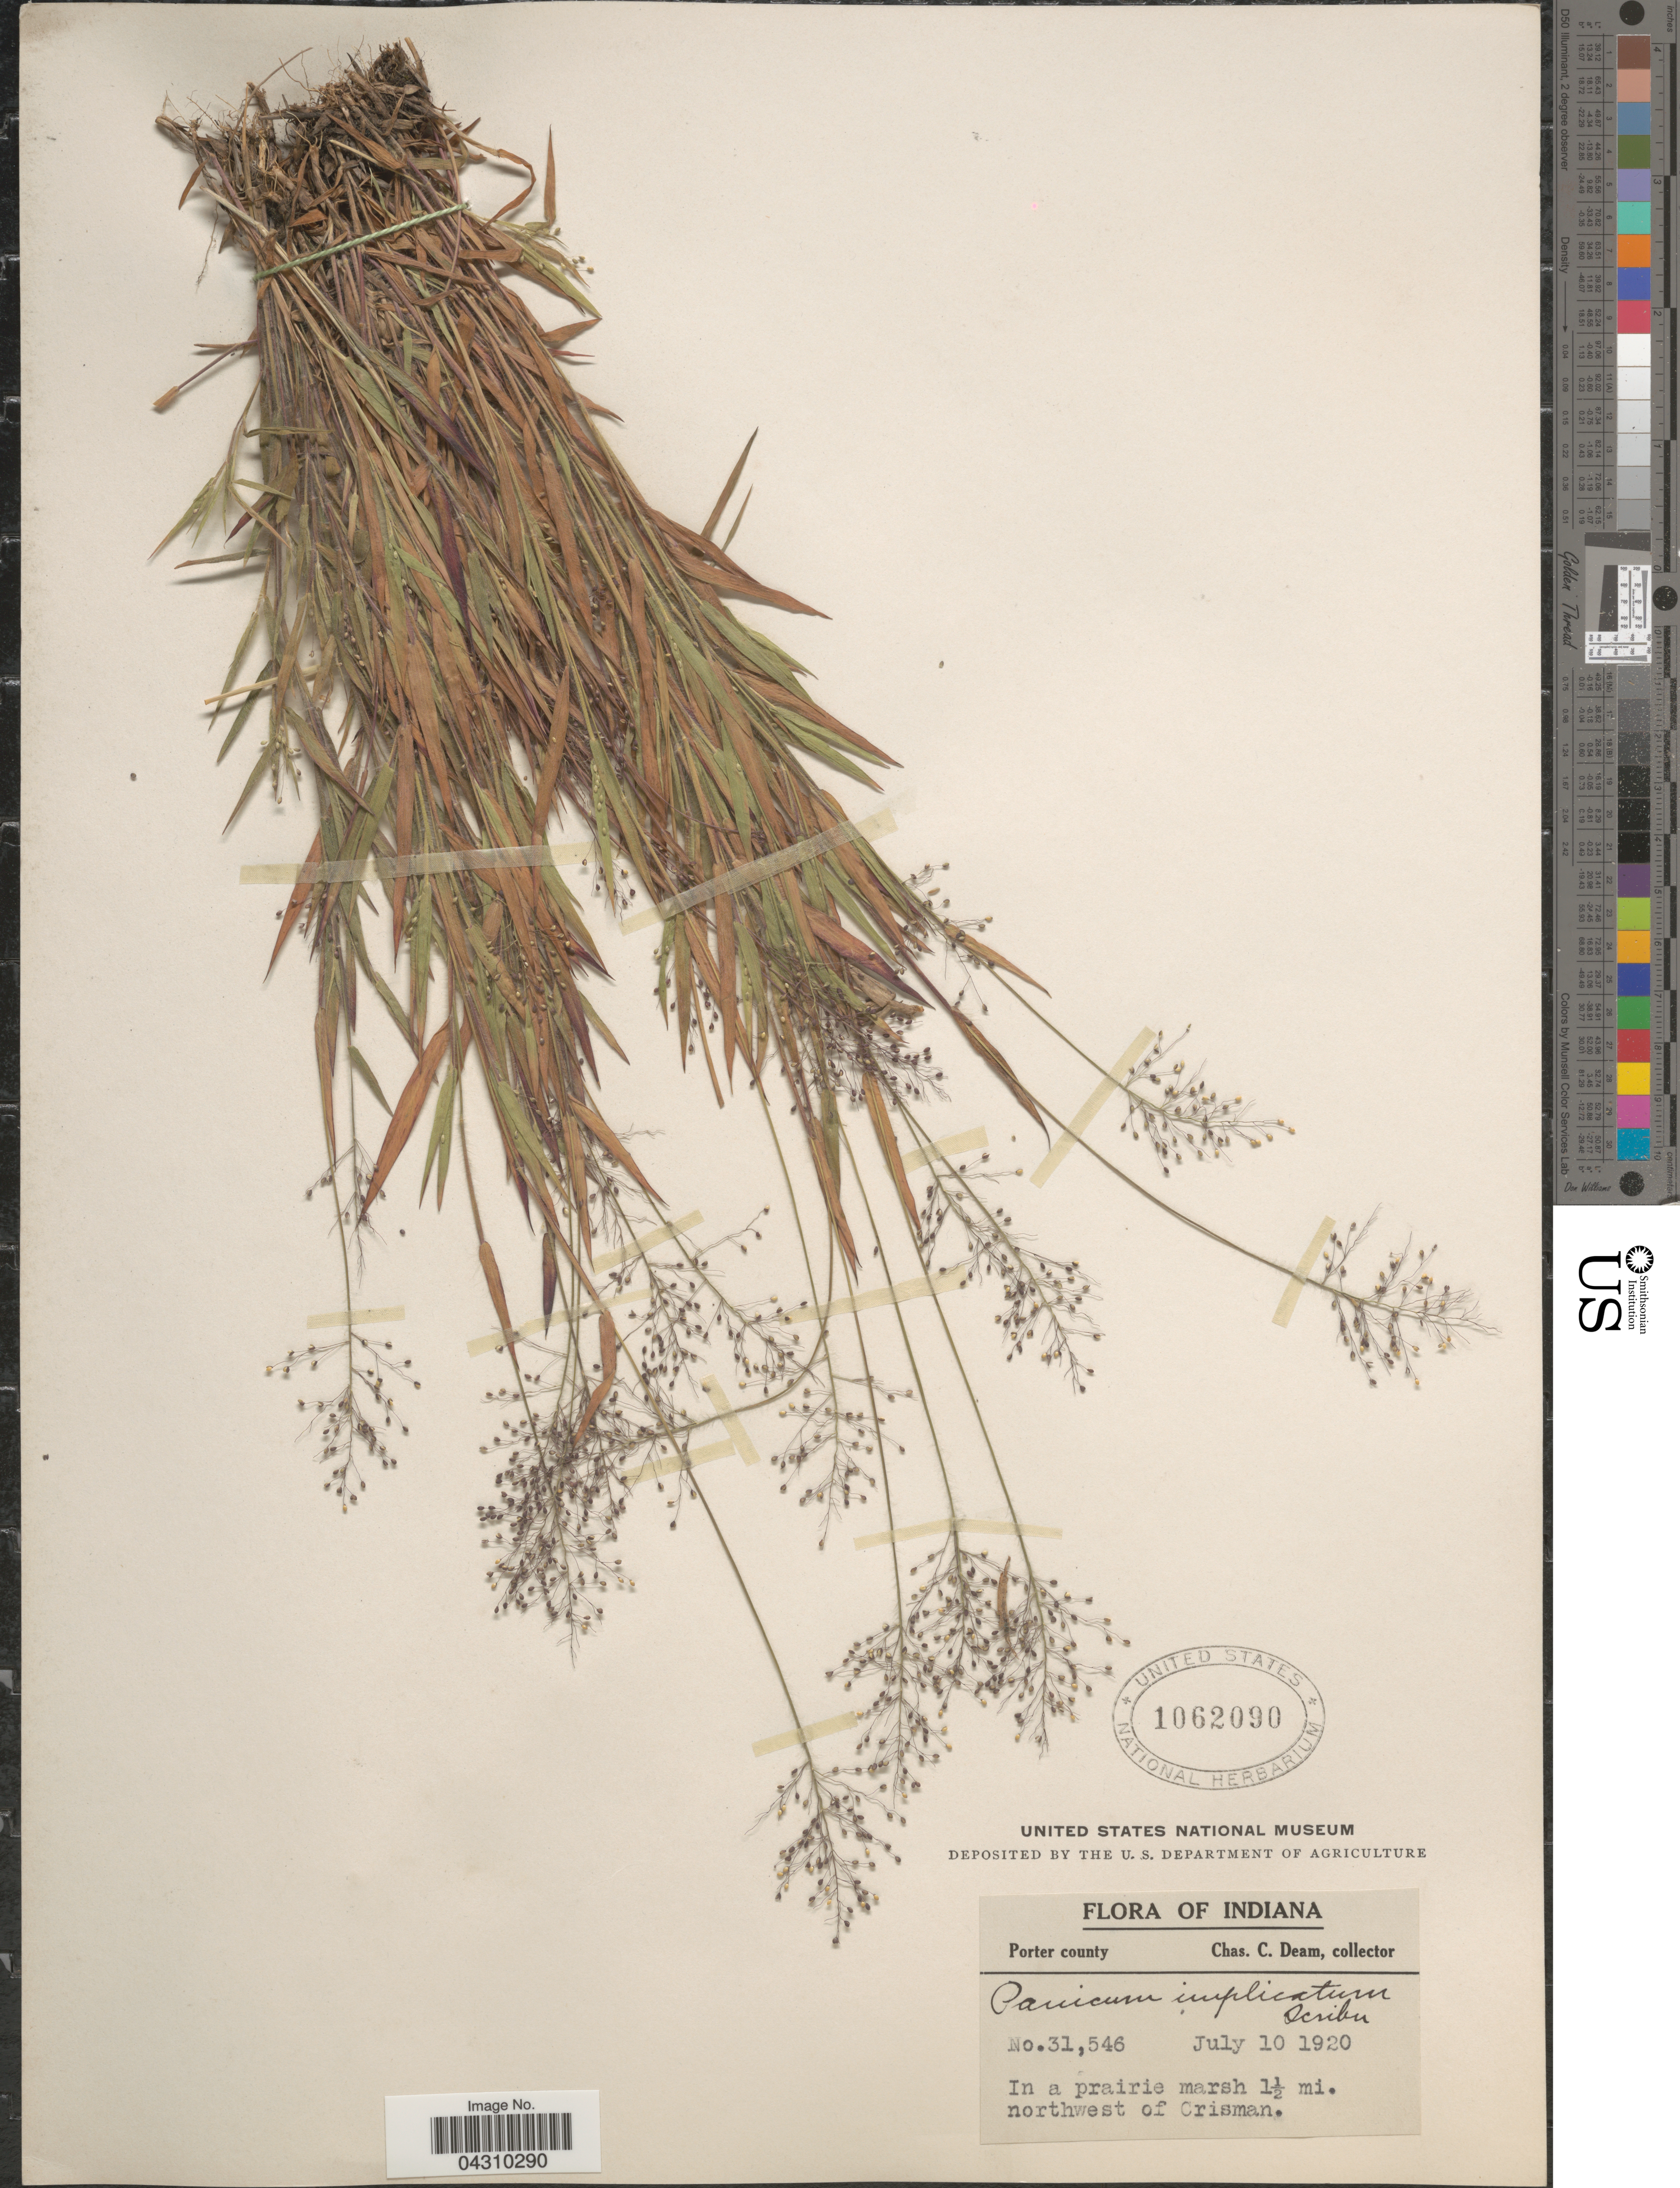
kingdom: Plantae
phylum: Tracheophyta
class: Liliopsida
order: Poales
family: Poaceae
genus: Dichanthelium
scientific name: Dichanthelium acuminatum var. acuminatum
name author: (Sw.) Gould & C.A. Clark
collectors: C. C. Deam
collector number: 31546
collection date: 1920-07-10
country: United States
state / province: Indiana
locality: Porter county. In a prairie marsh 1½ mi. northwest of Crisman.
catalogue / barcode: US 1062090